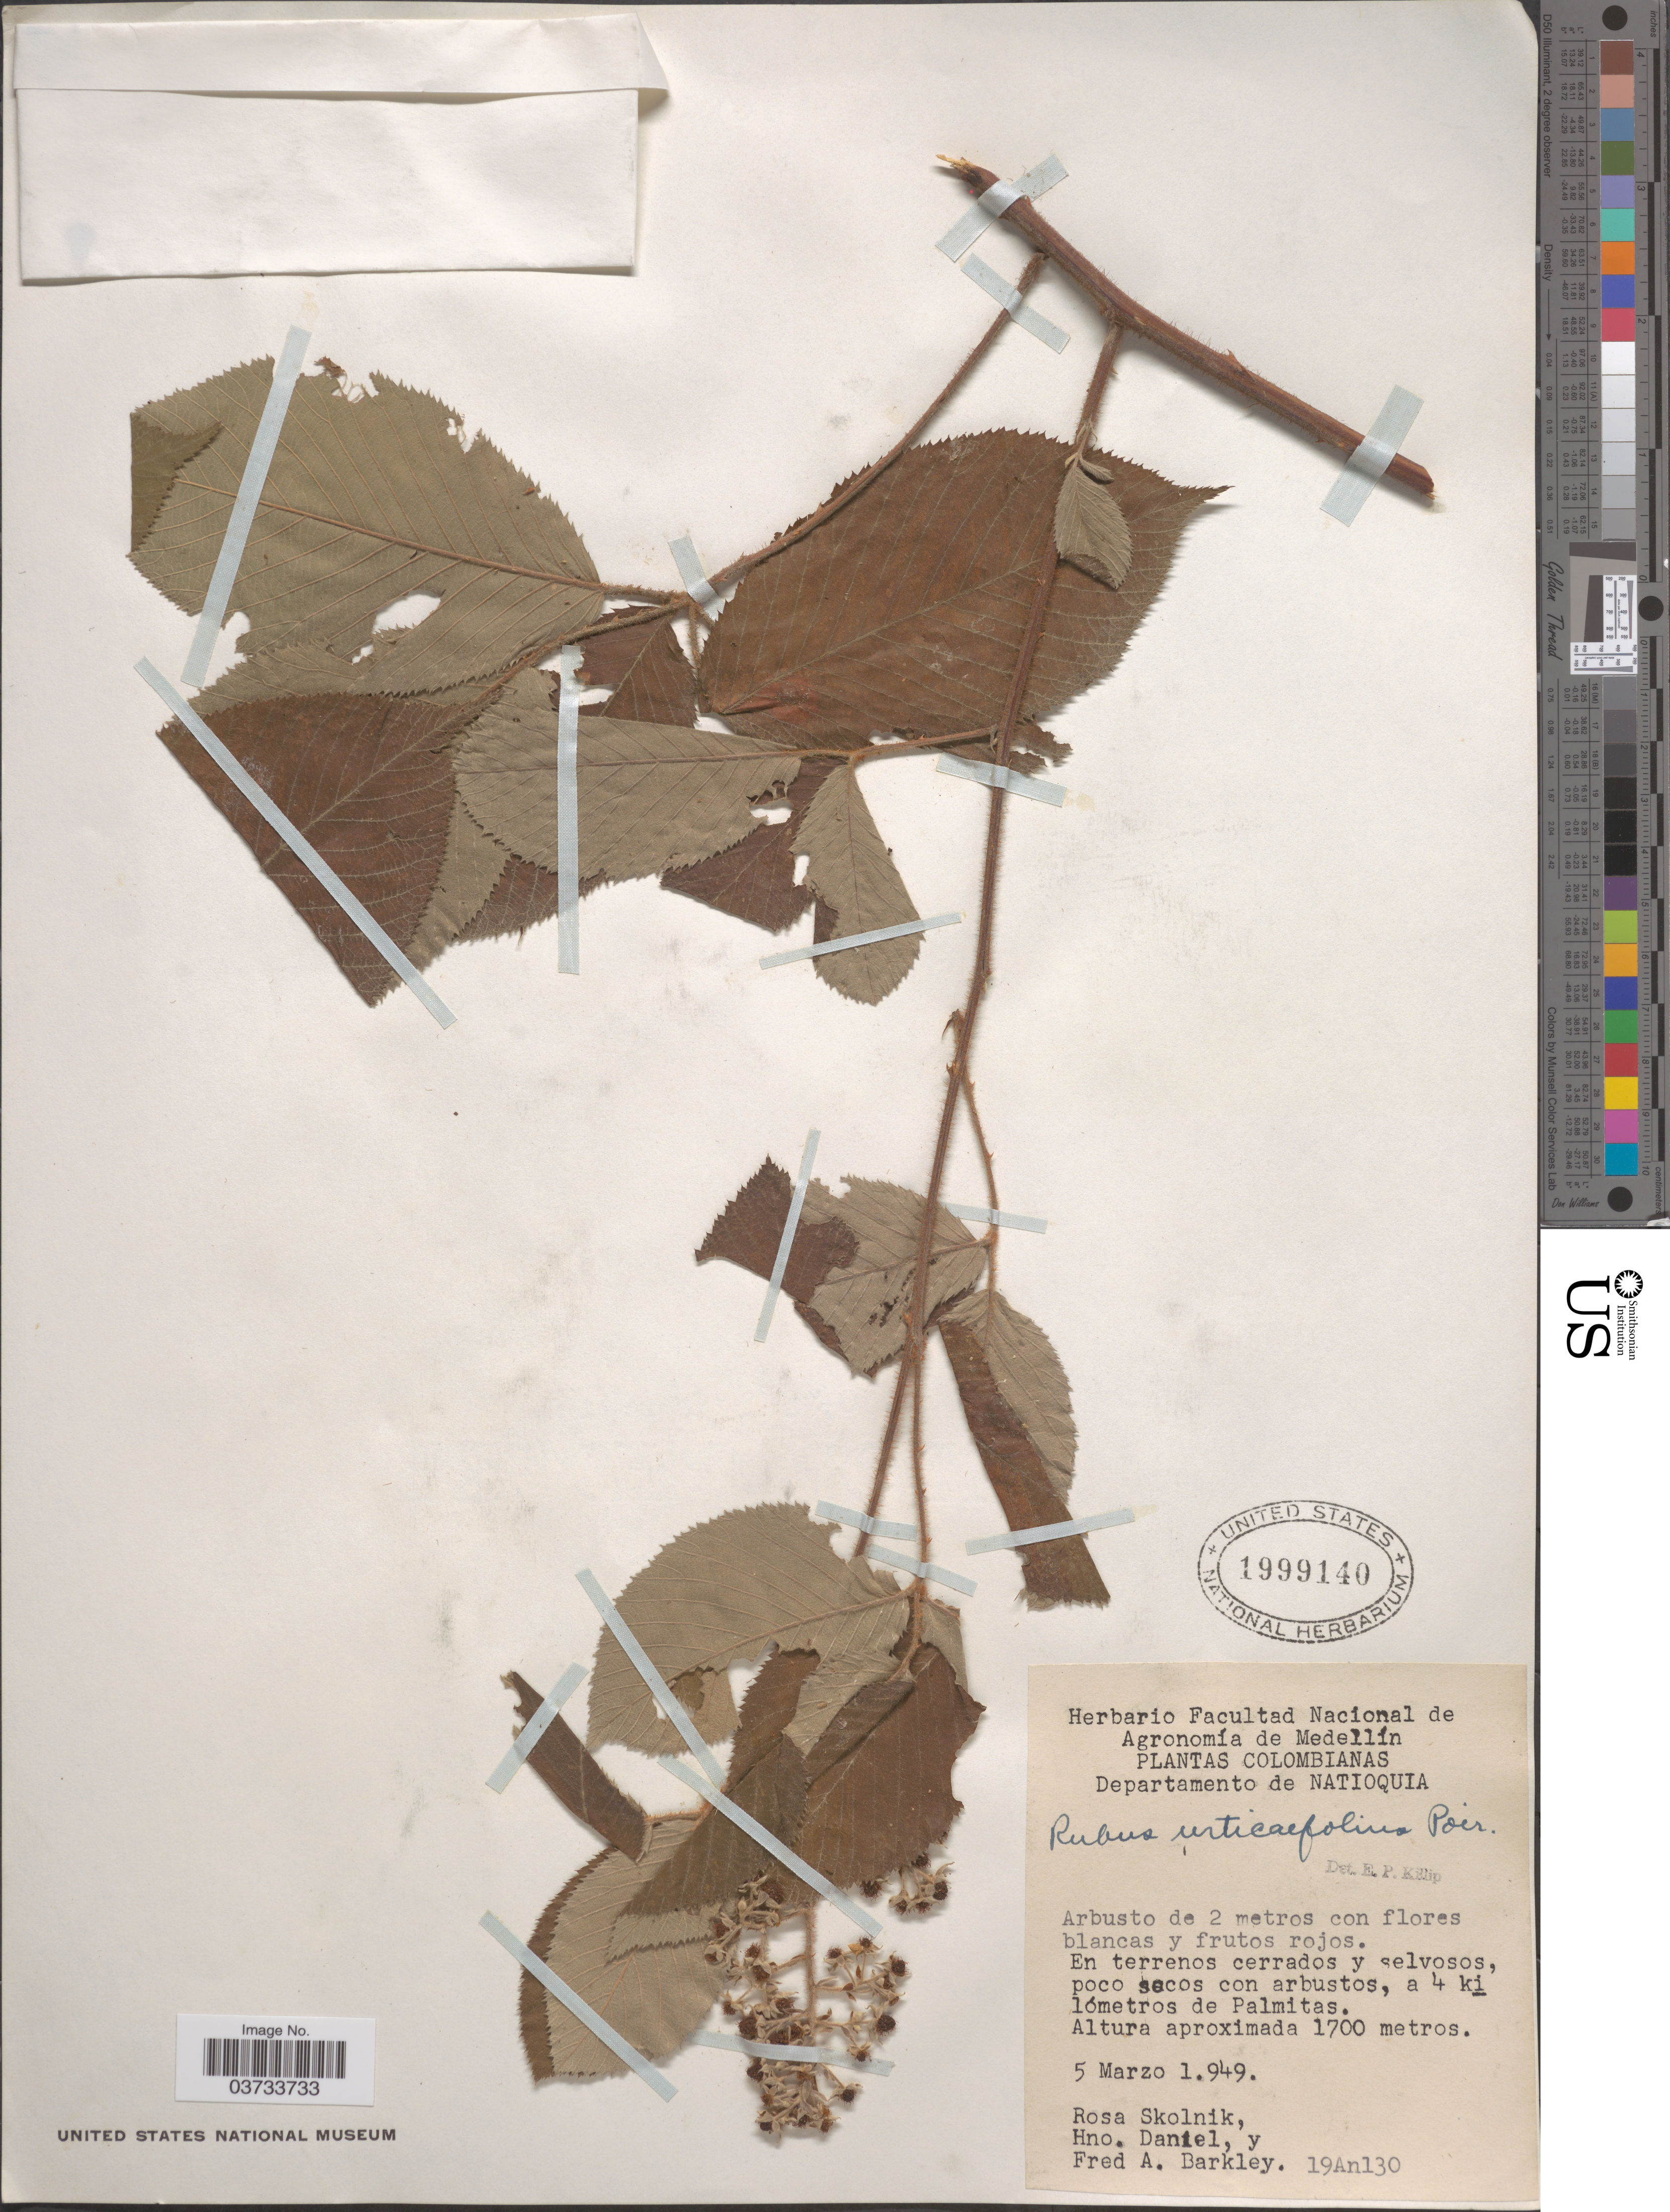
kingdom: Plantae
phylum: Tracheophyta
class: Magnoliopsida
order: Rosales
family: Rosaceae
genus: Rubus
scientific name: Rubus urticifolius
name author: Poir.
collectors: R. Skolnik, Bro. Daniel & F. A. Barkley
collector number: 19An130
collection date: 1949-03-05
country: Colombia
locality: Departamento de Natioquia. En terrenos cerrados y selvosos, poco secos con arbustos, a 4 kilómetros de Palmitas.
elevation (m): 1700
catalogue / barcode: US 1999140